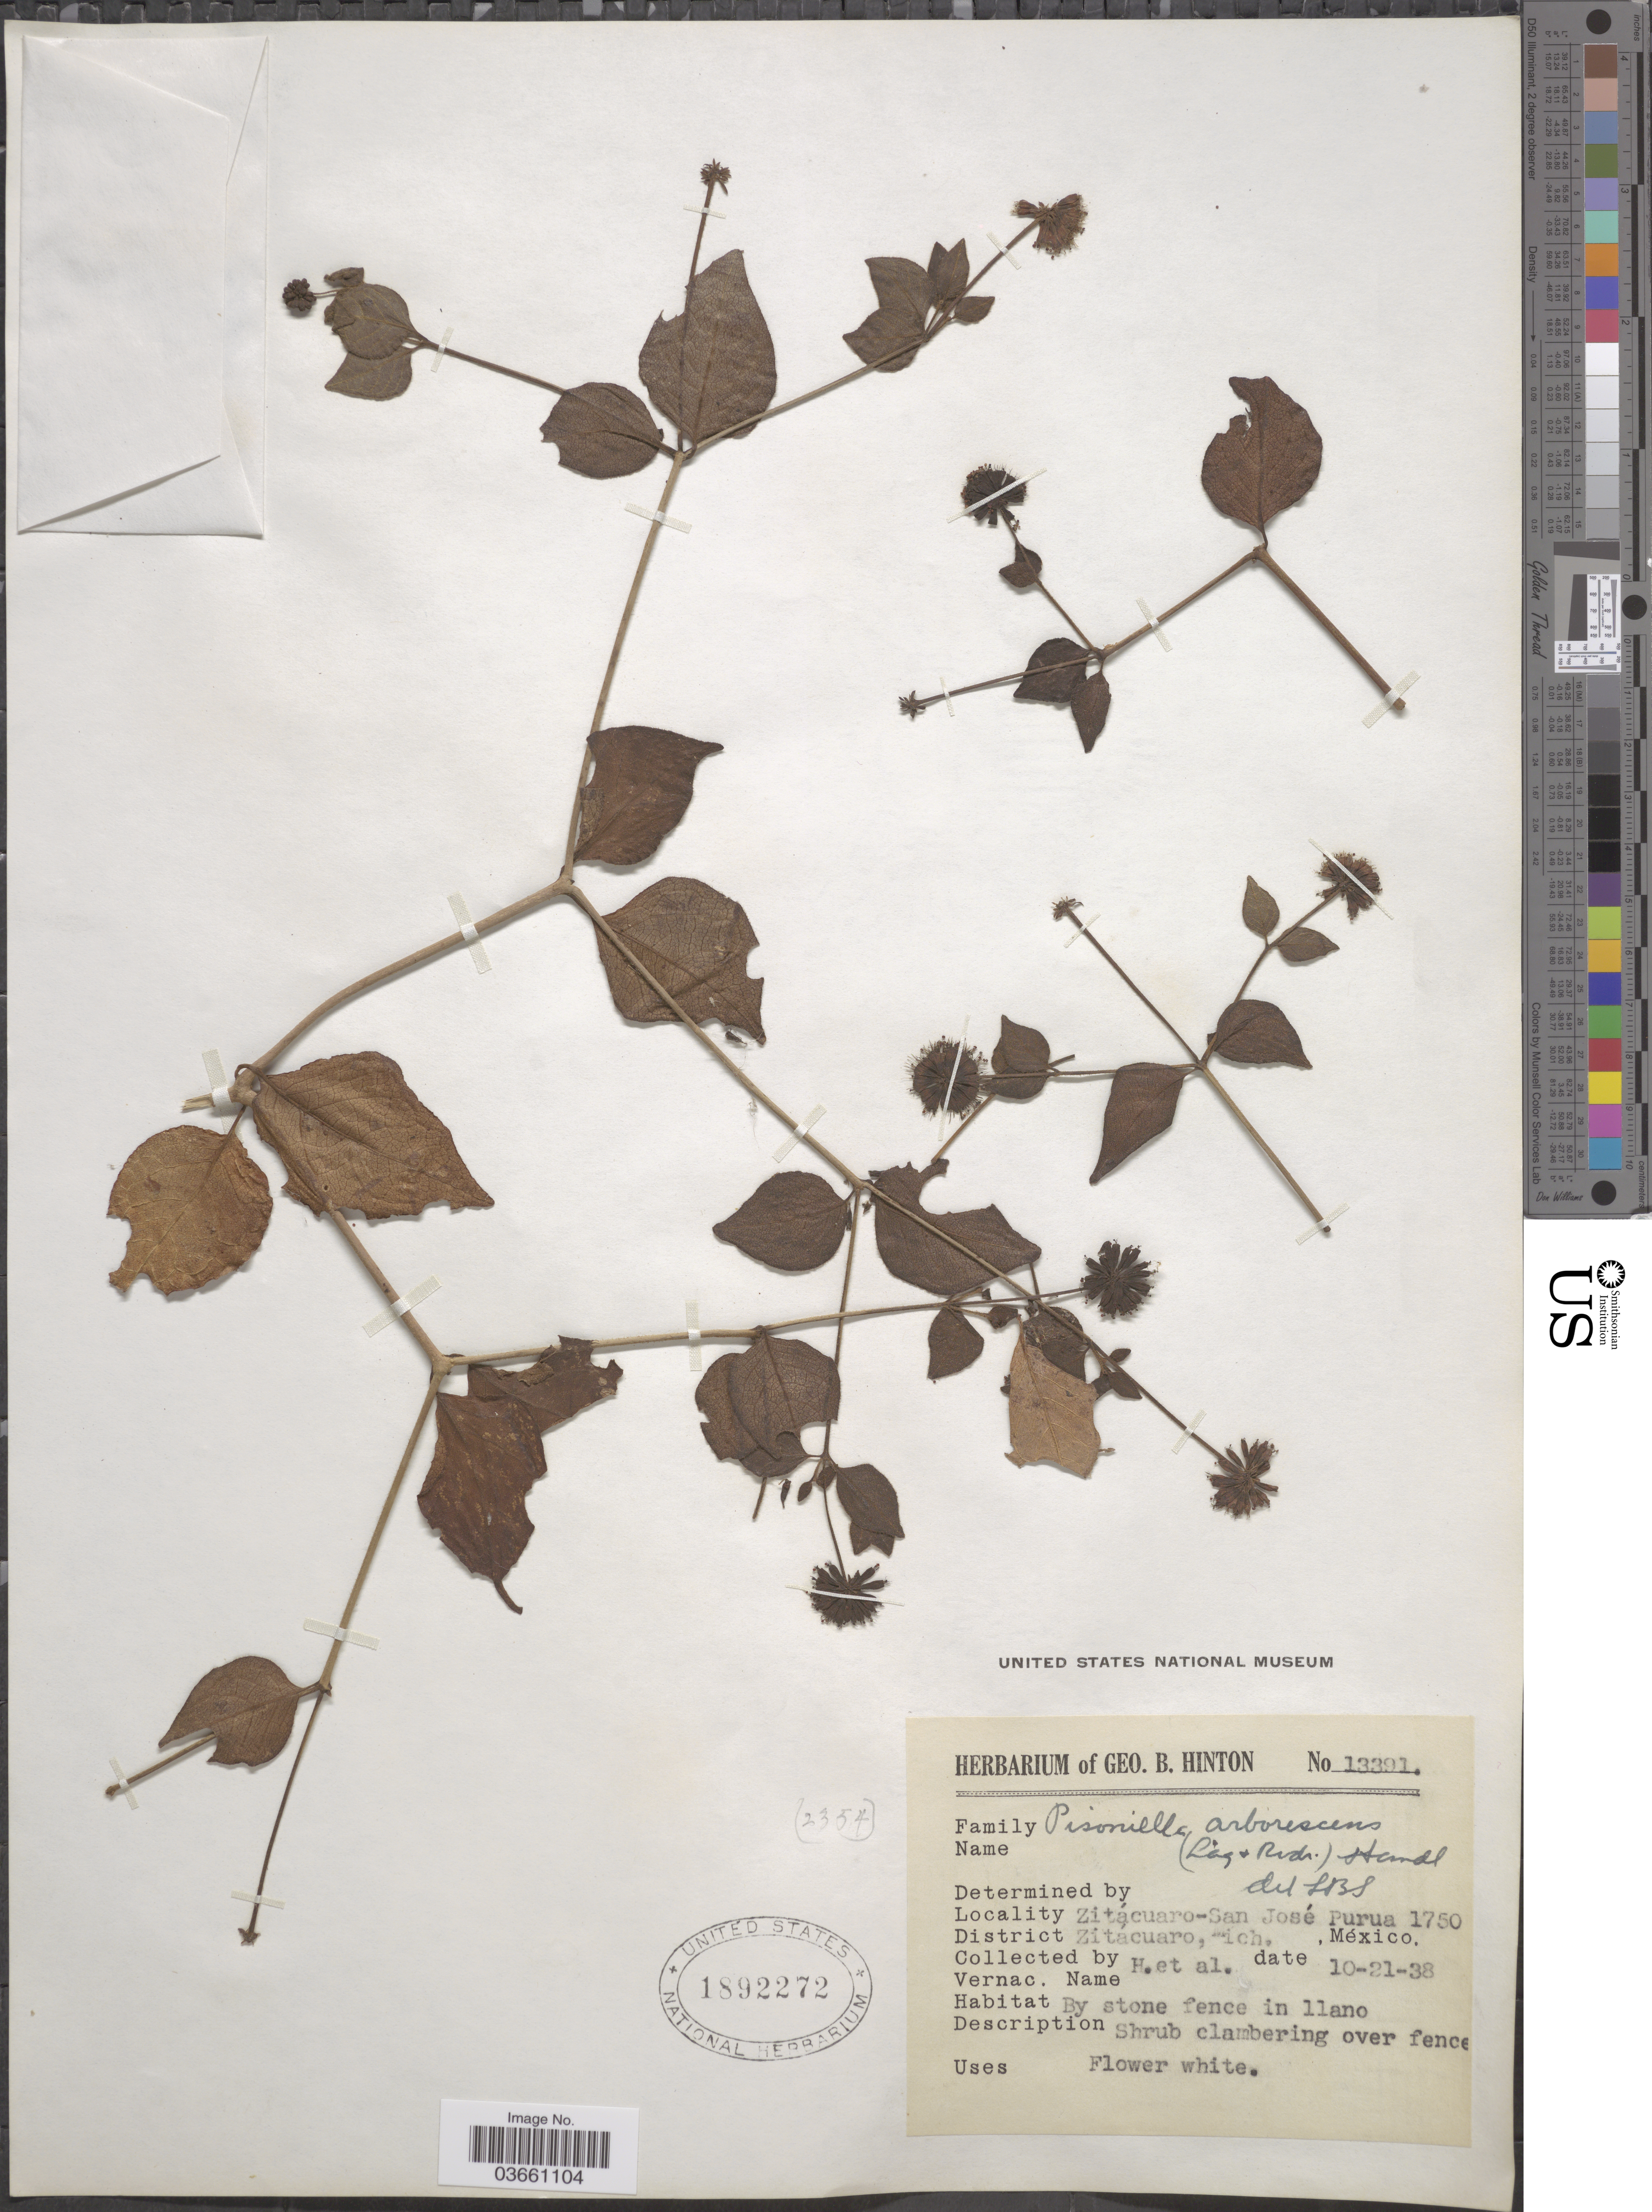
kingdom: Plantae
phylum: Tracheophyta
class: Magnoliopsida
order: Caryophyllales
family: Nyctaginaceae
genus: Pisoniella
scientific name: Pisoniella arborescens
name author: (Lag. & Rodr.) Standl.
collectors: G. B. Hinton & et al.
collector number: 13391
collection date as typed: Transcribed d/m/y: 21/10/38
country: Mexico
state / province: Michoacán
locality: Zitácuaro-San José Purua. District Zitacuaro.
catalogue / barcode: US 1892272